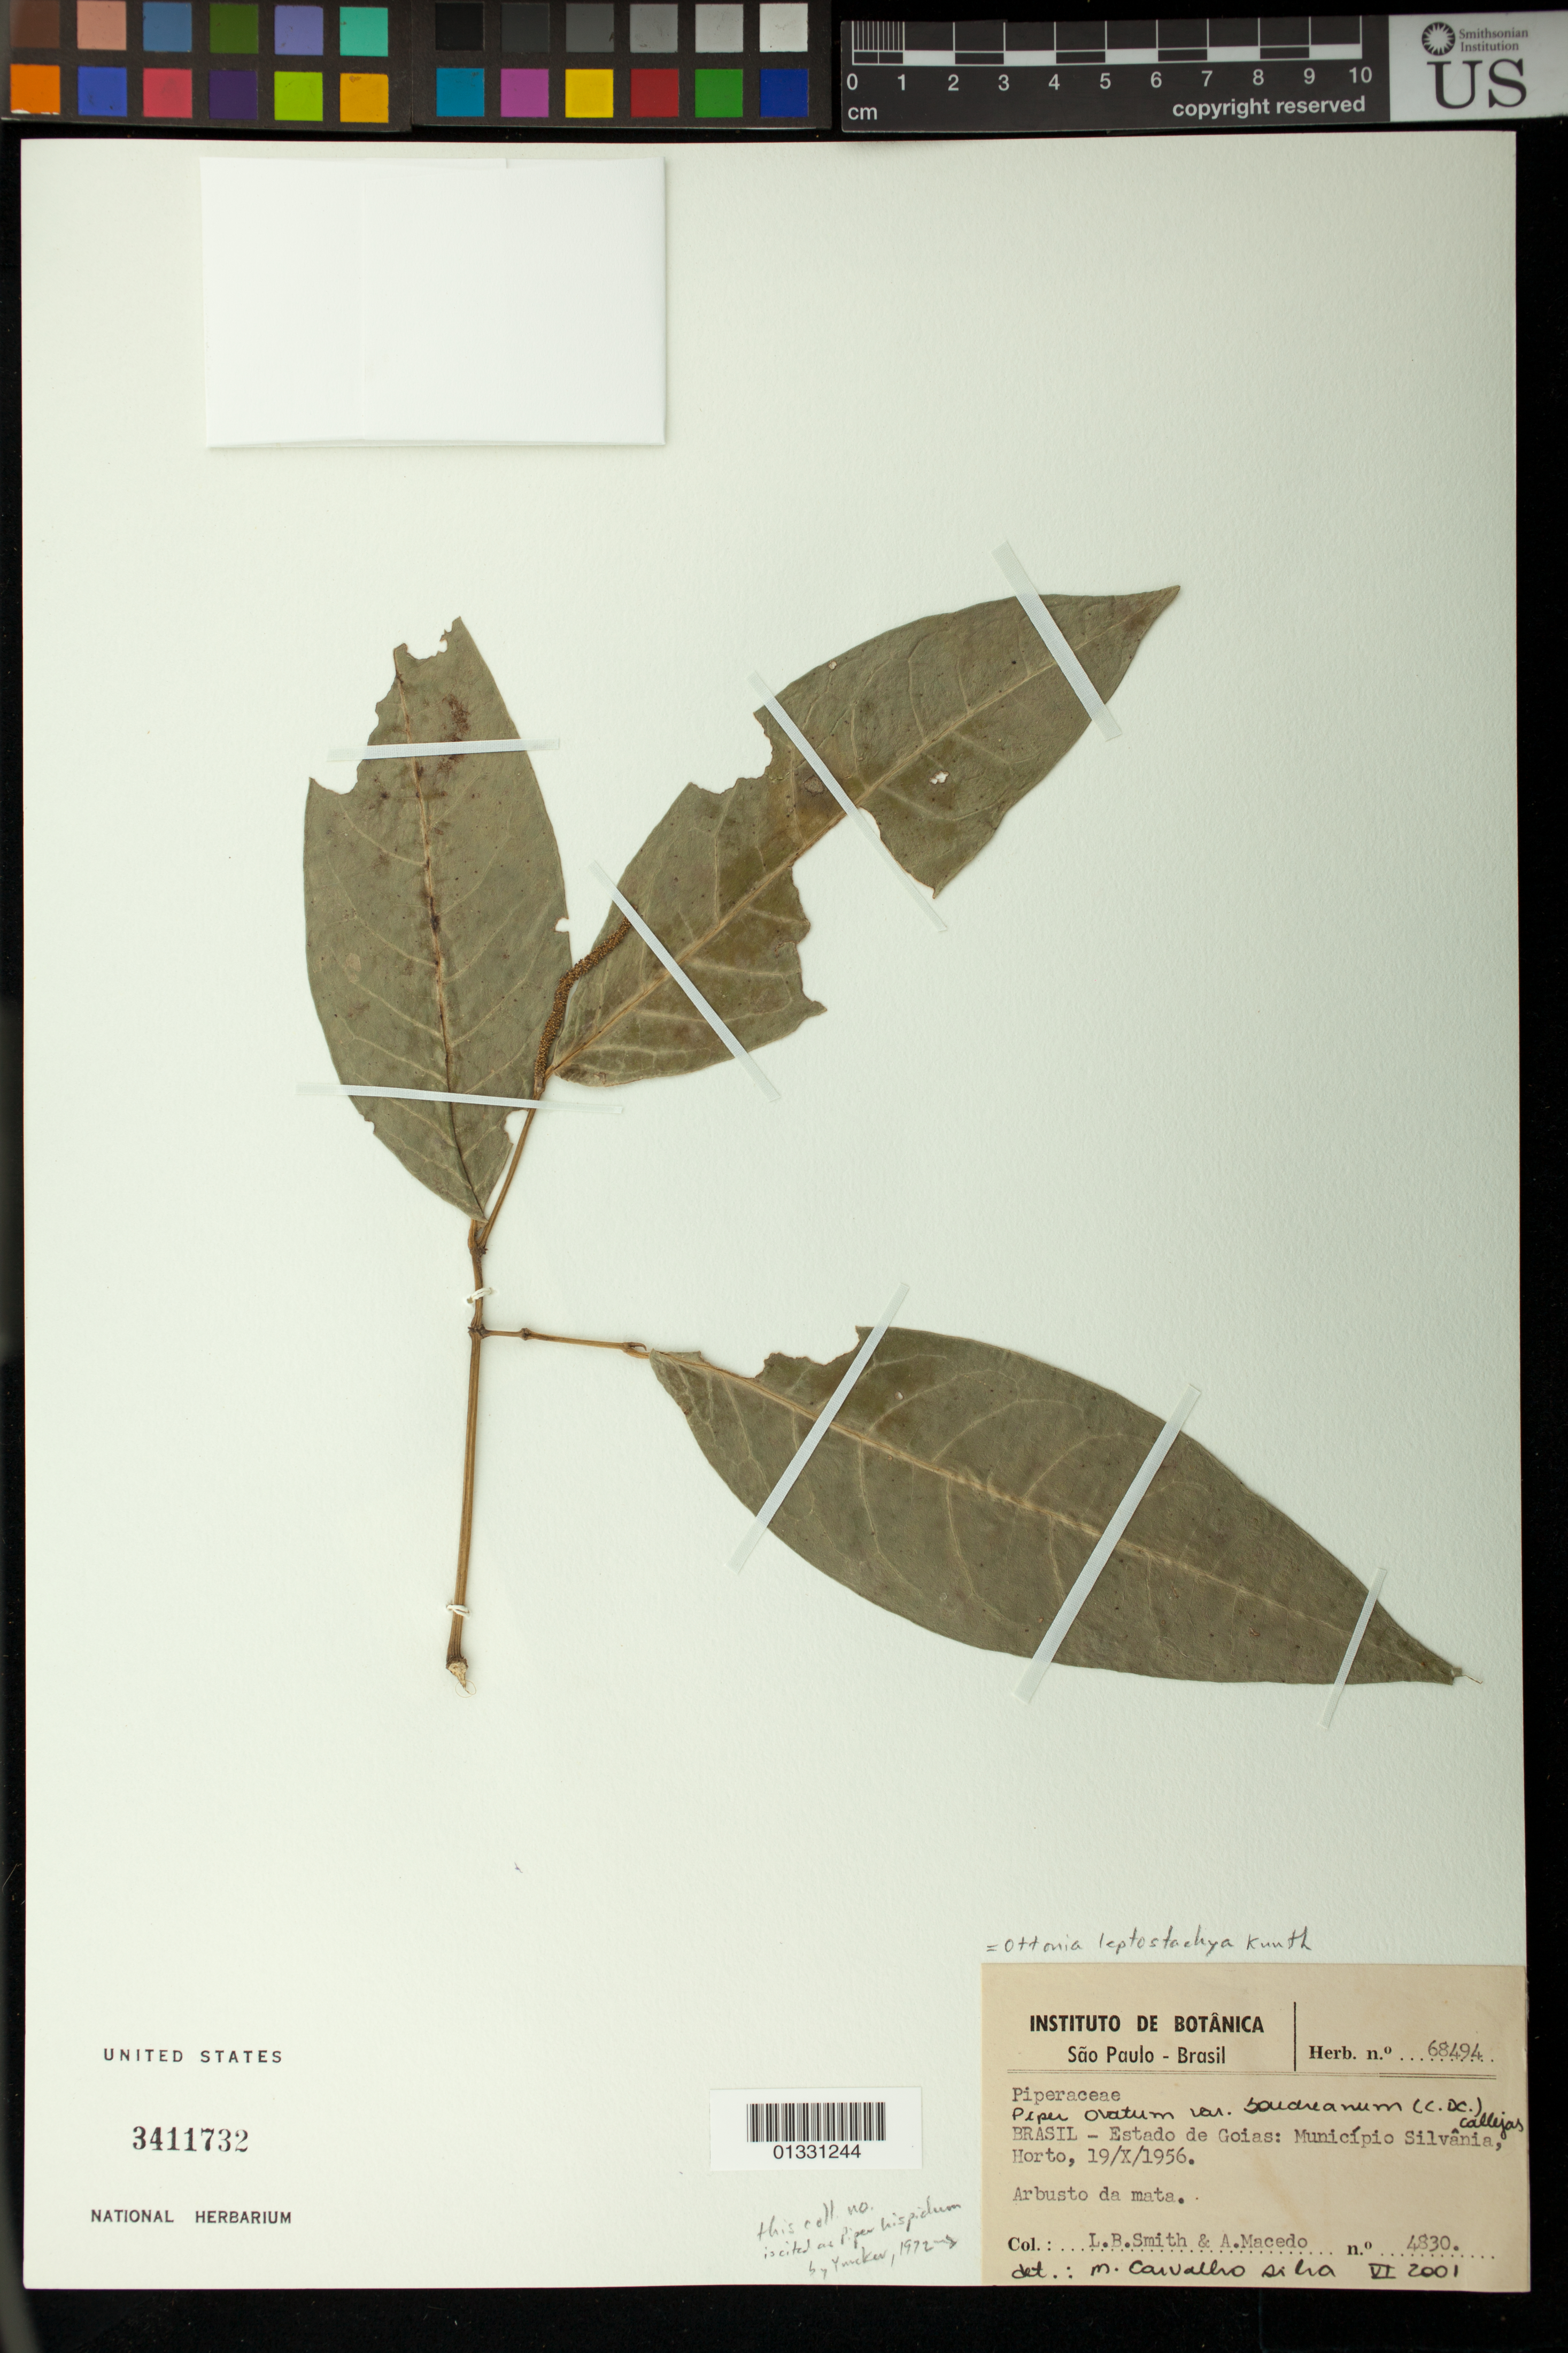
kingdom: Plantae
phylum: Tracheophyta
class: Magnoliopsida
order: Piperales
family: Piperaceae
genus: Piper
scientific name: Piper ovatum var. boncheanum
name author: (C. DC.) Callejas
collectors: L. Smith & A. Macedo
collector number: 4830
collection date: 1956-10-19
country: Brazil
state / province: Goiás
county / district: Silvânia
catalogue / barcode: US 3411732